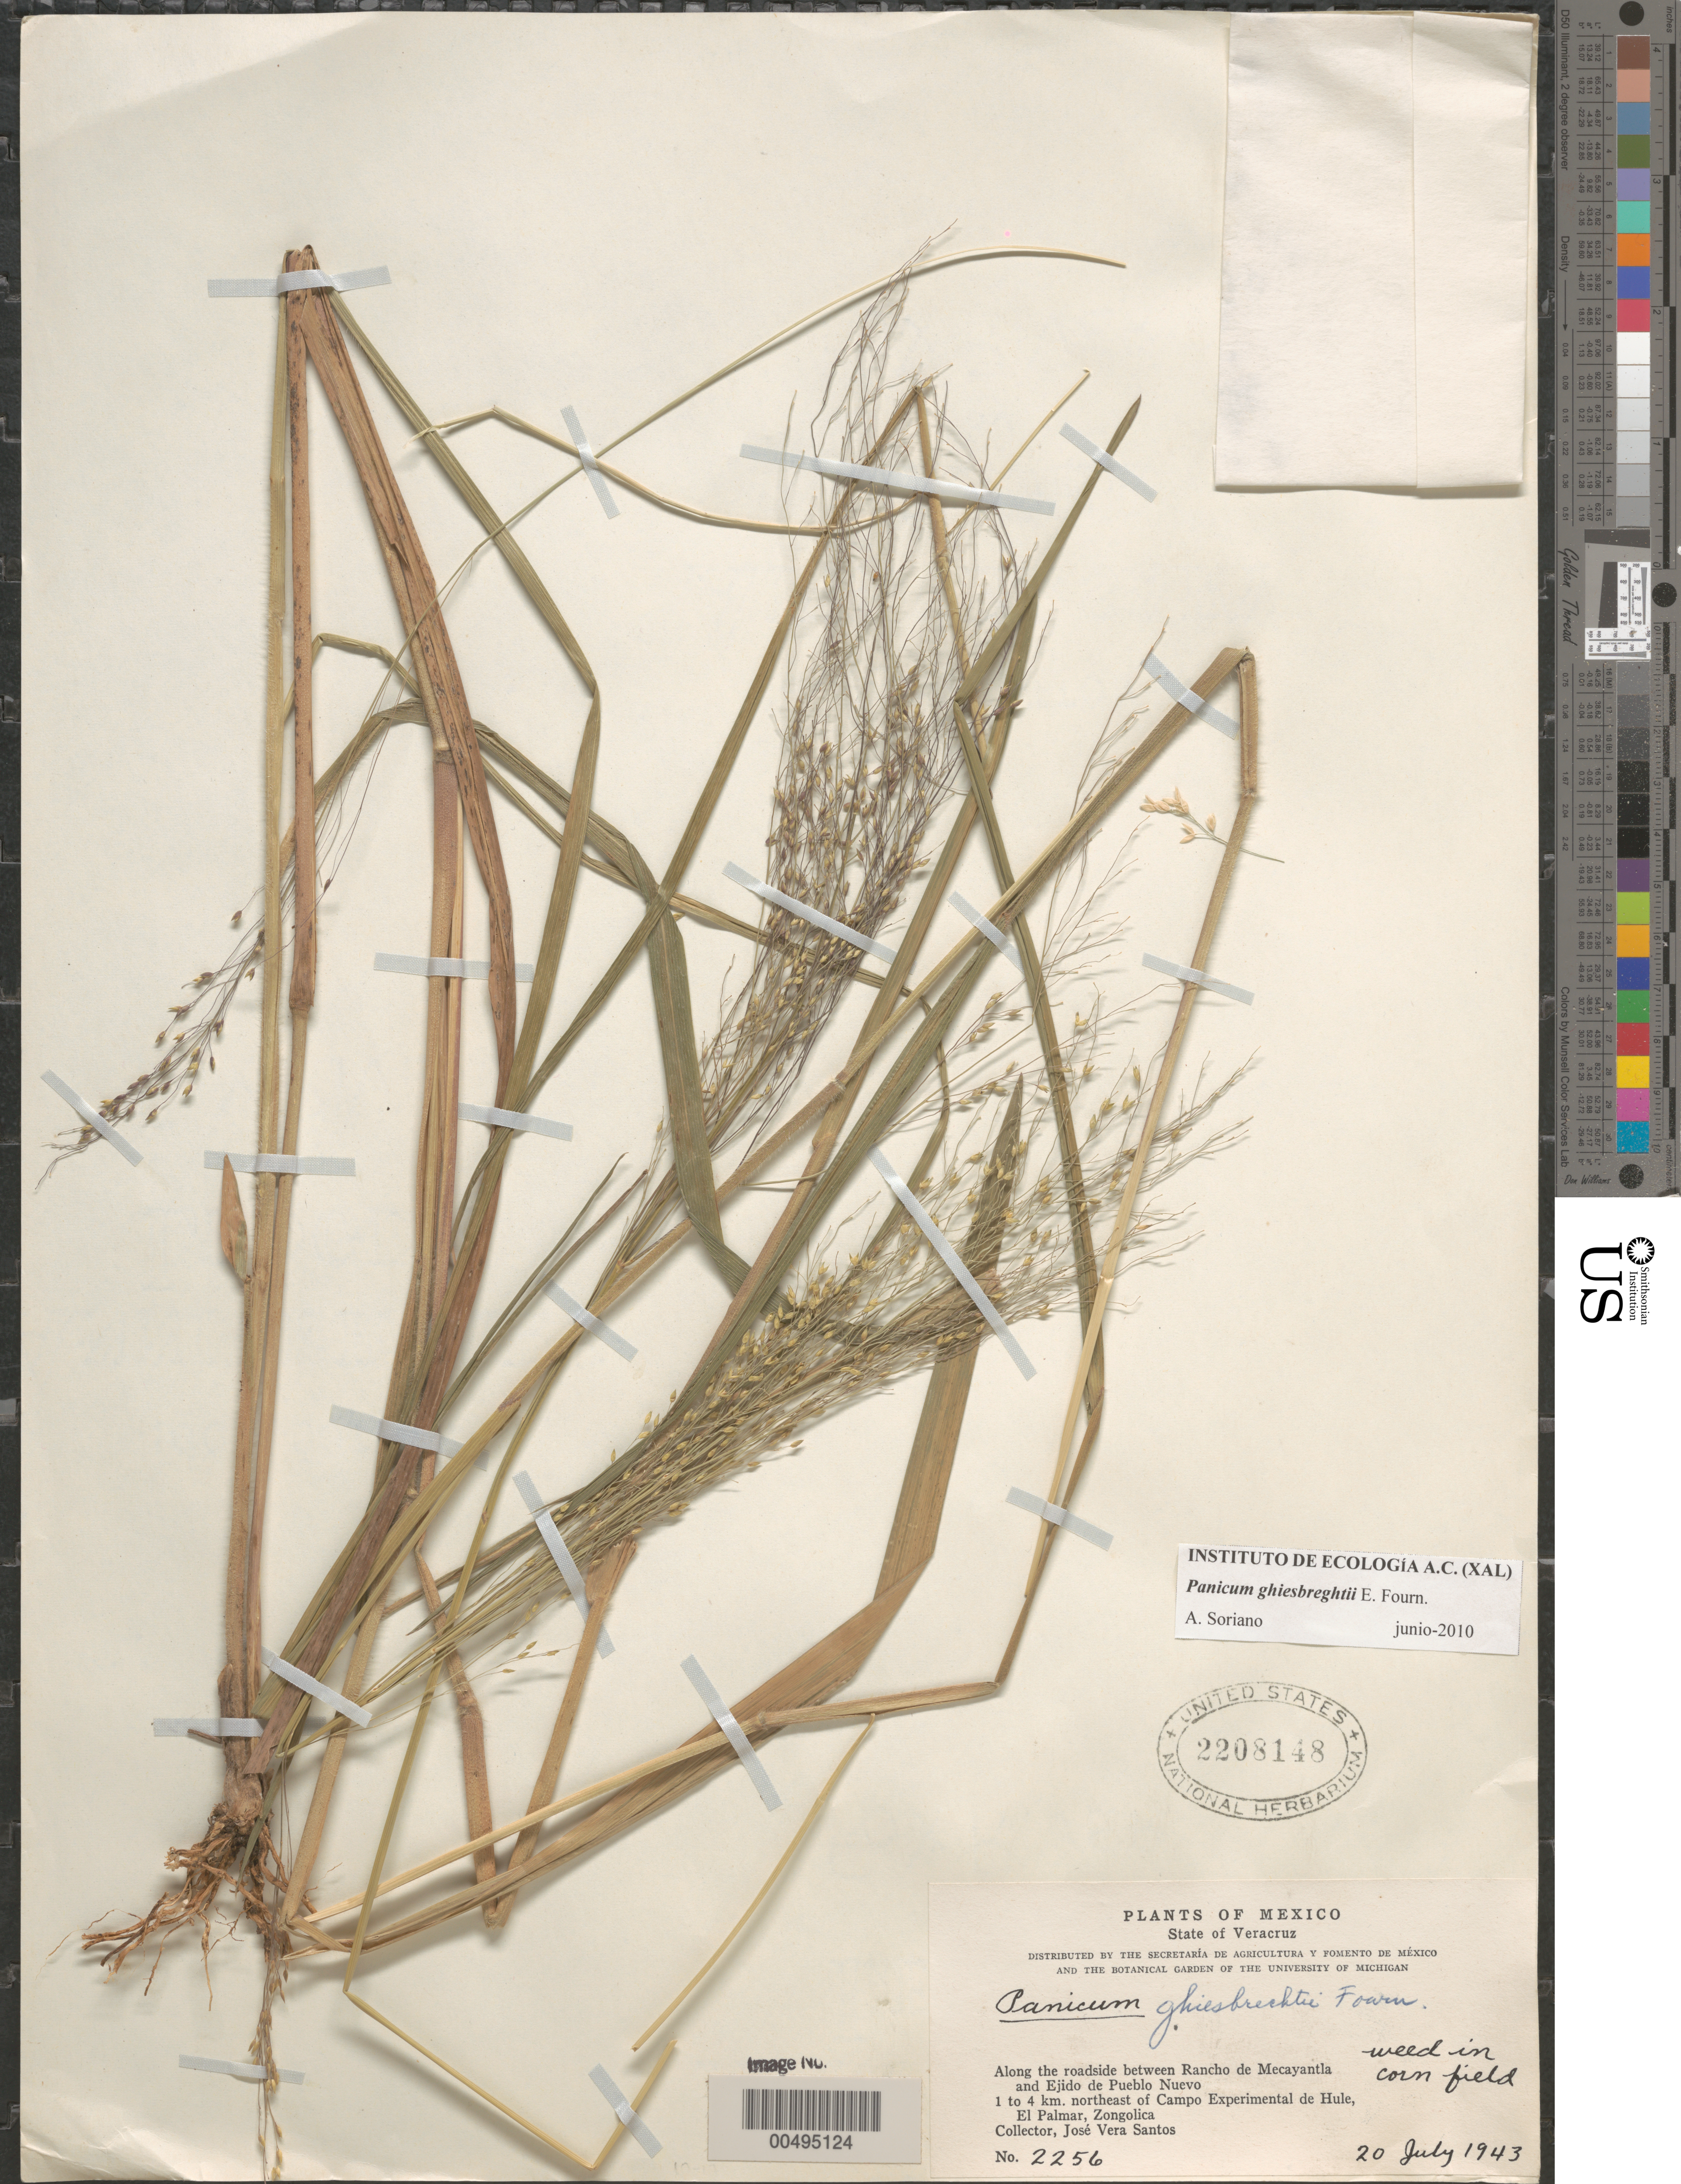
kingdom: Plantae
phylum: Tracheophyta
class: Liliopsida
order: Poales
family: Poaceae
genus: Panicum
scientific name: Panicum ghiesbreghtii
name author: E. Fourn.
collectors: J. V. Santos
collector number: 2256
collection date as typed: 20 Jul 1943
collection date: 1943-07-20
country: Mexico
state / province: Veracruz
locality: Between Rancho de Mecayantla & Ejido de Pueblo Nuevo, 1-4 km NE of Campo Experimental de Hule, El Palmar, Zongolica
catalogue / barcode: US 2208148